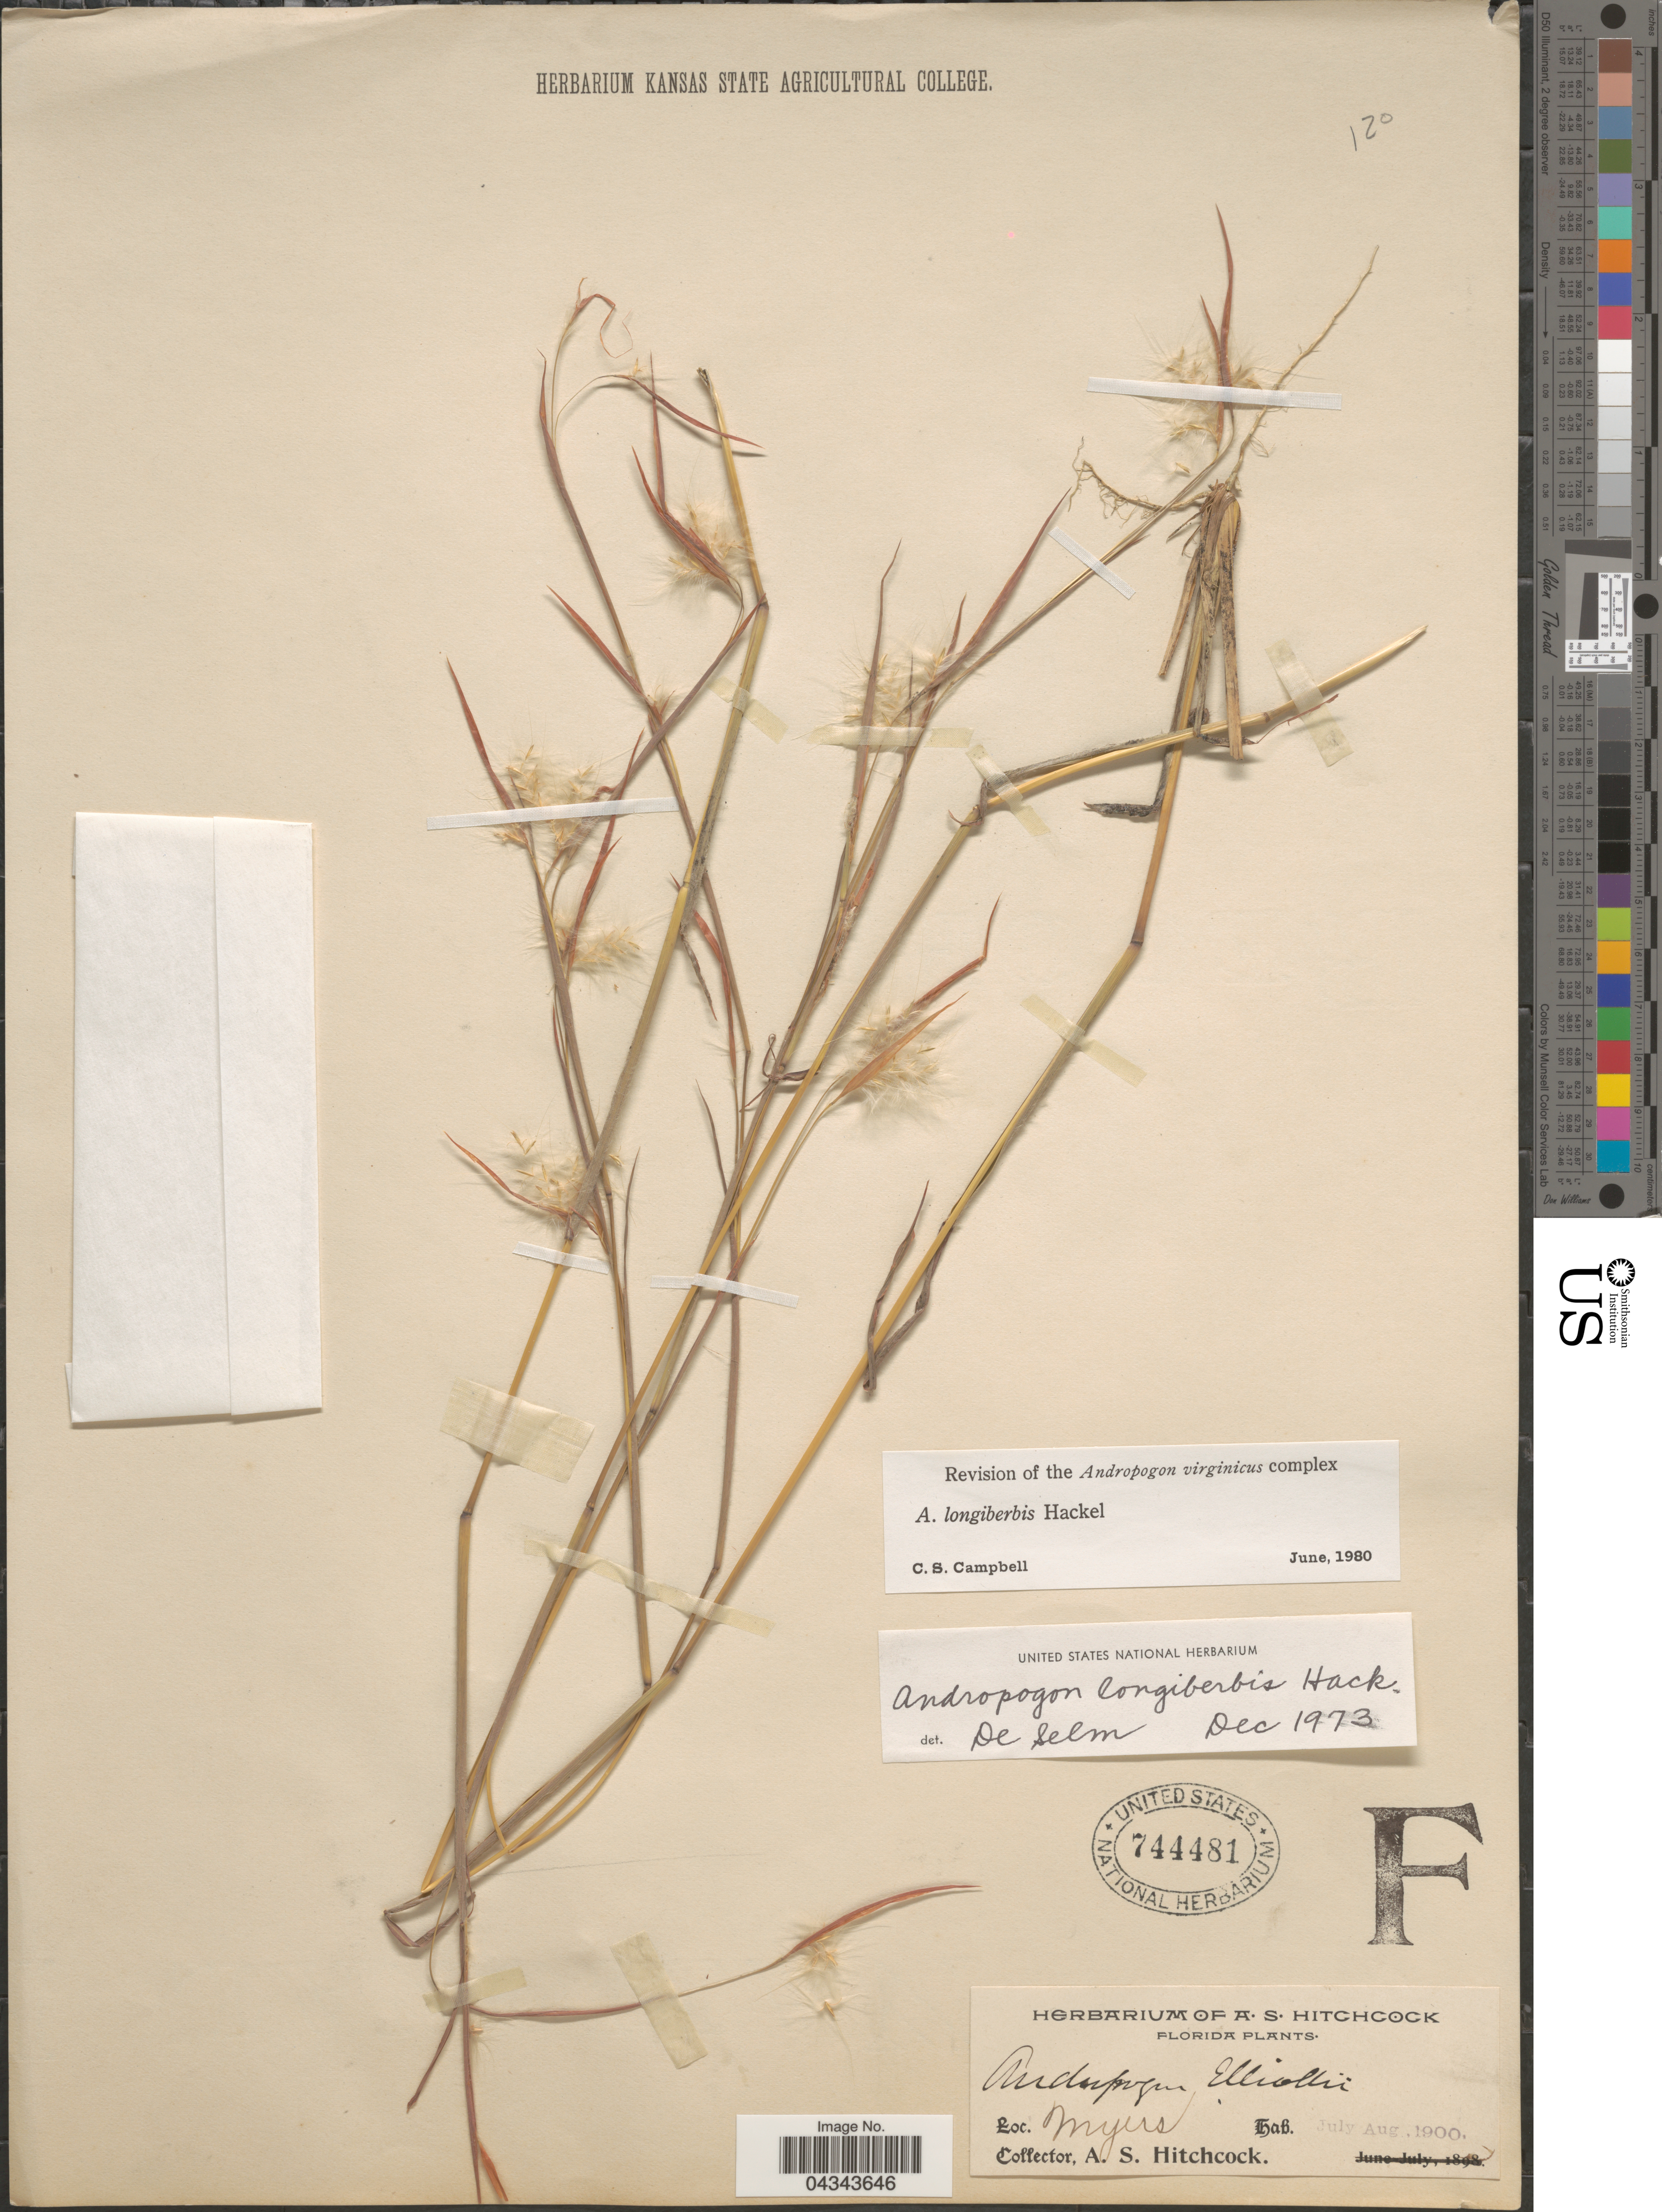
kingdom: Plantae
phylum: Tracheophyta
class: Liliopsida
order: Poales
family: Poaceae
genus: Andropogon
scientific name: Andropogon longiberbis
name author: Hack.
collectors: A. S. Hitchcock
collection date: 1900-07/1900-08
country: United States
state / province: Florida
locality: Myers.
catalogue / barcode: US 744481